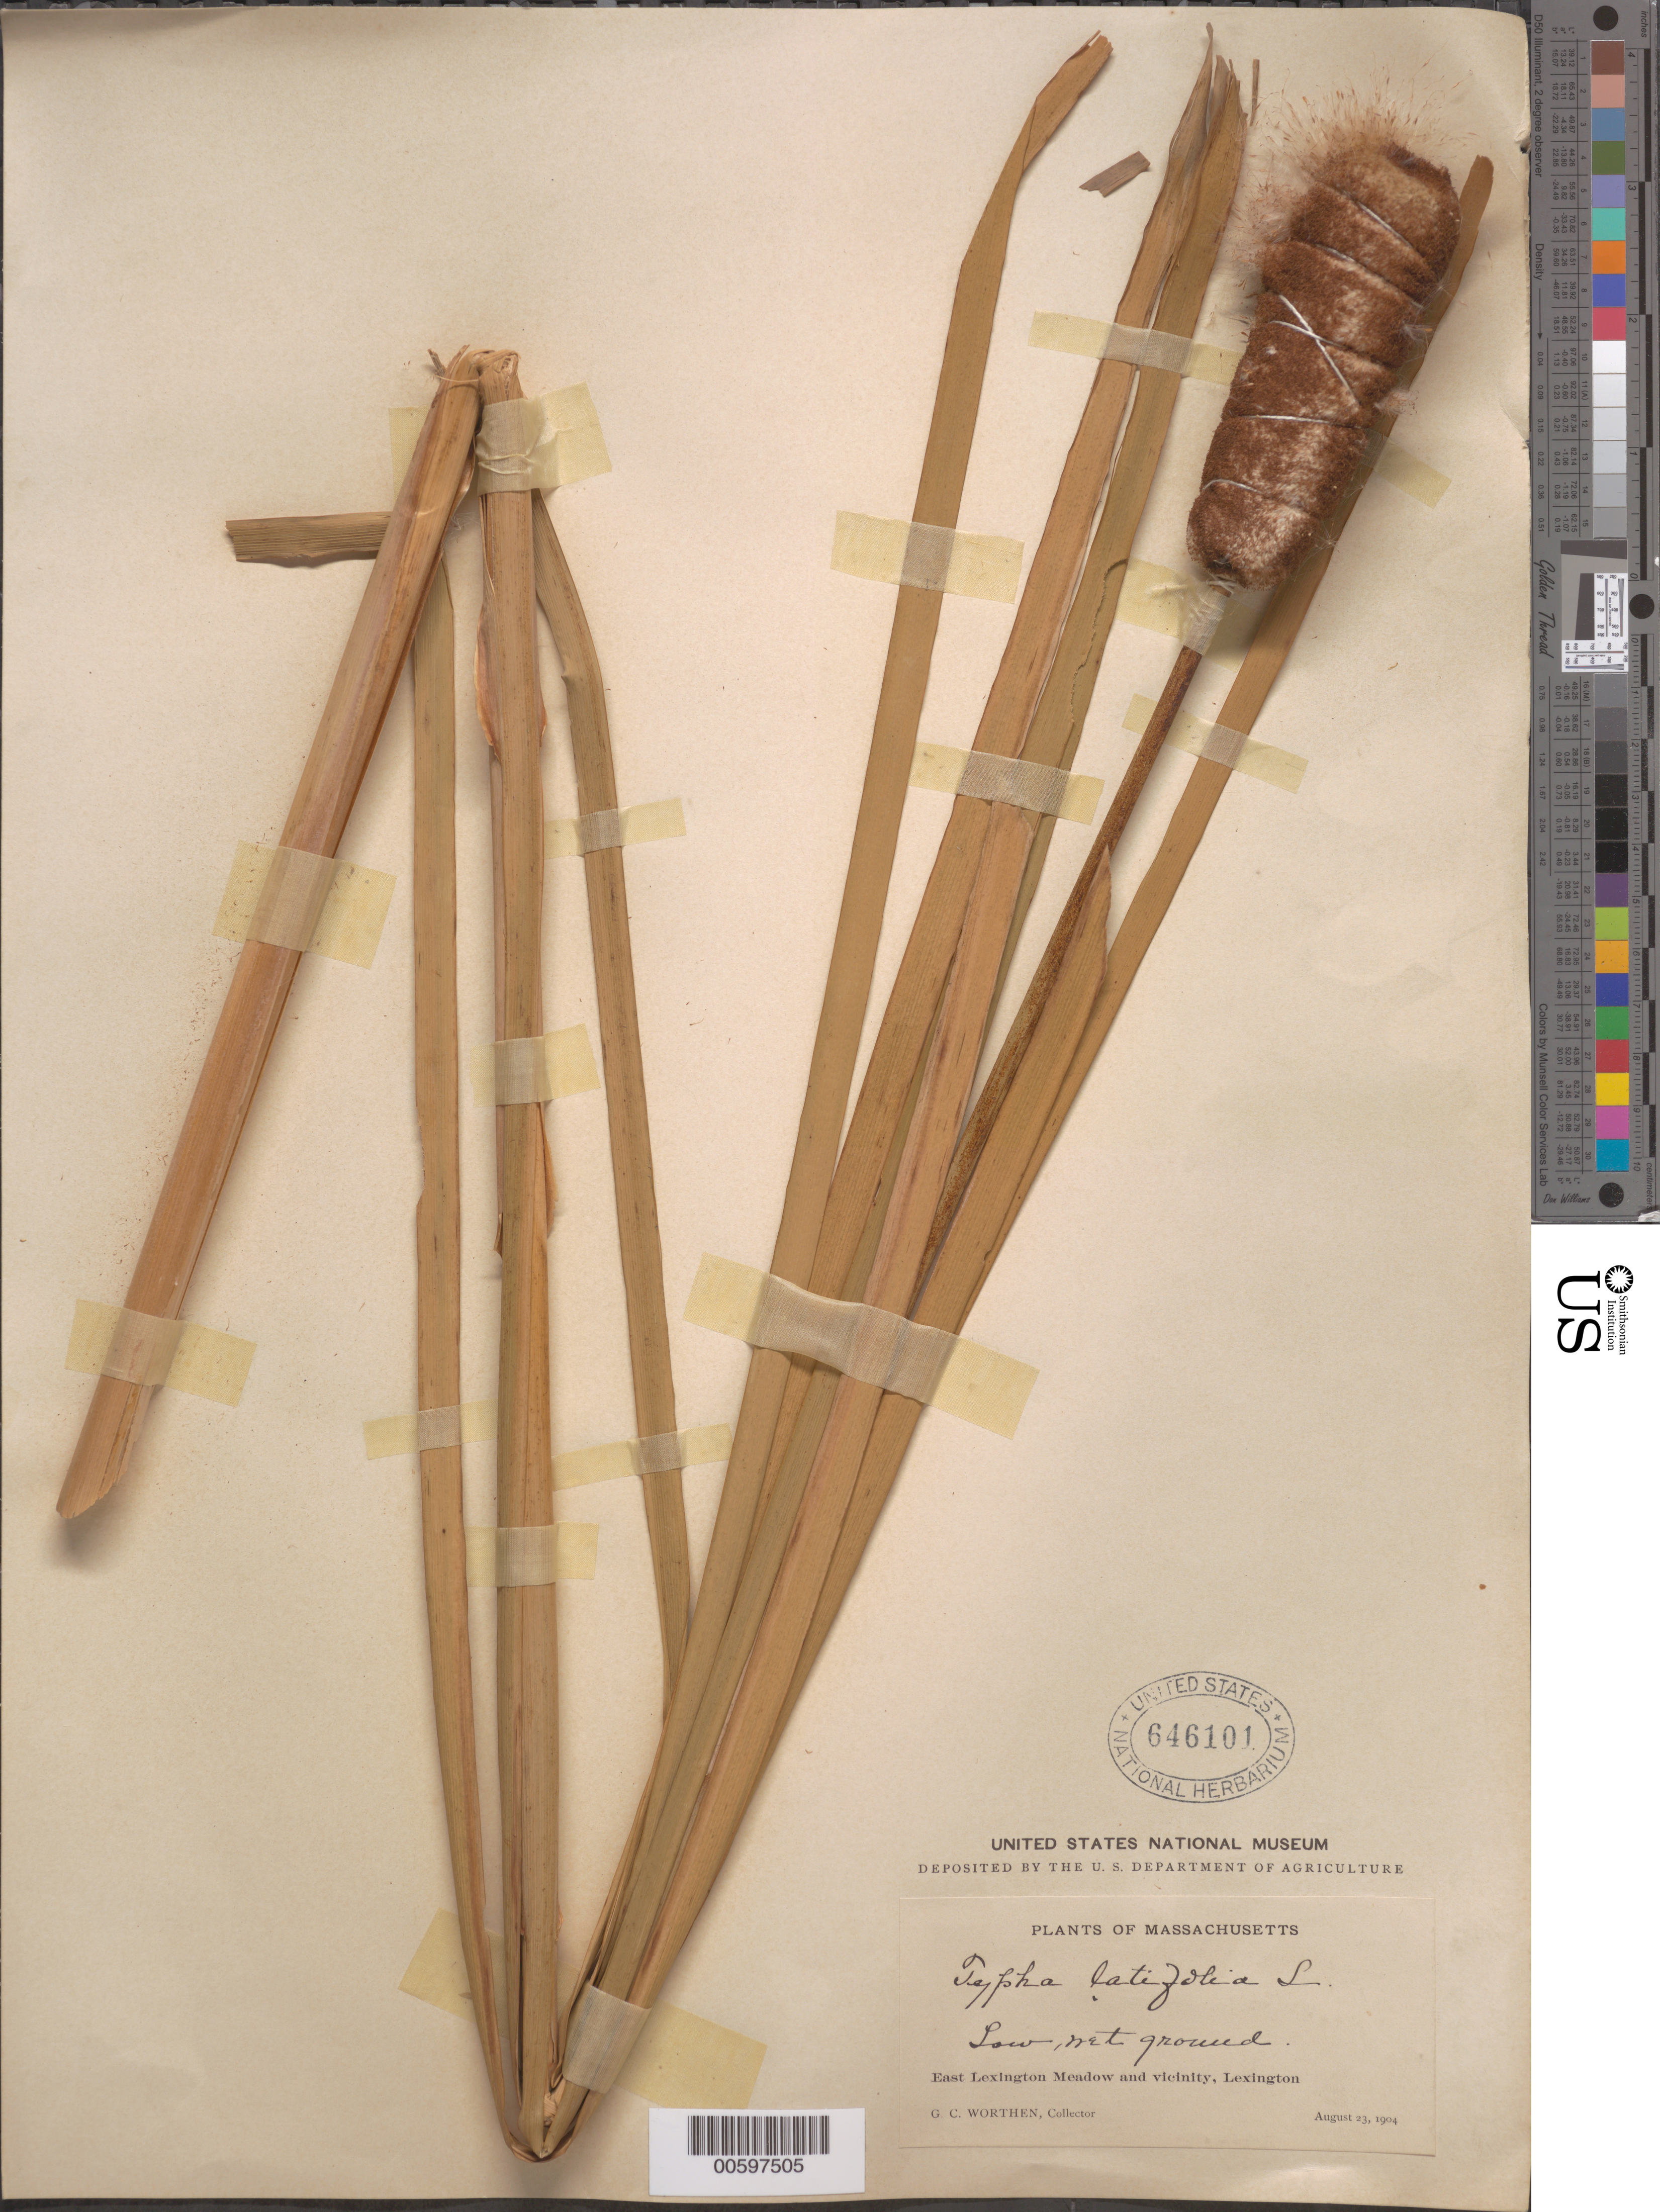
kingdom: Plantae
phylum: Tracheophyta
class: Liliopsida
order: Poales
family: Typhaceae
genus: Typha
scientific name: Typha latifolia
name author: L.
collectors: G. Worthen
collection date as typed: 23 Aug 1904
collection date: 1904-08-23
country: United States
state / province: Massachusetts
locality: Lexington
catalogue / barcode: US 646101